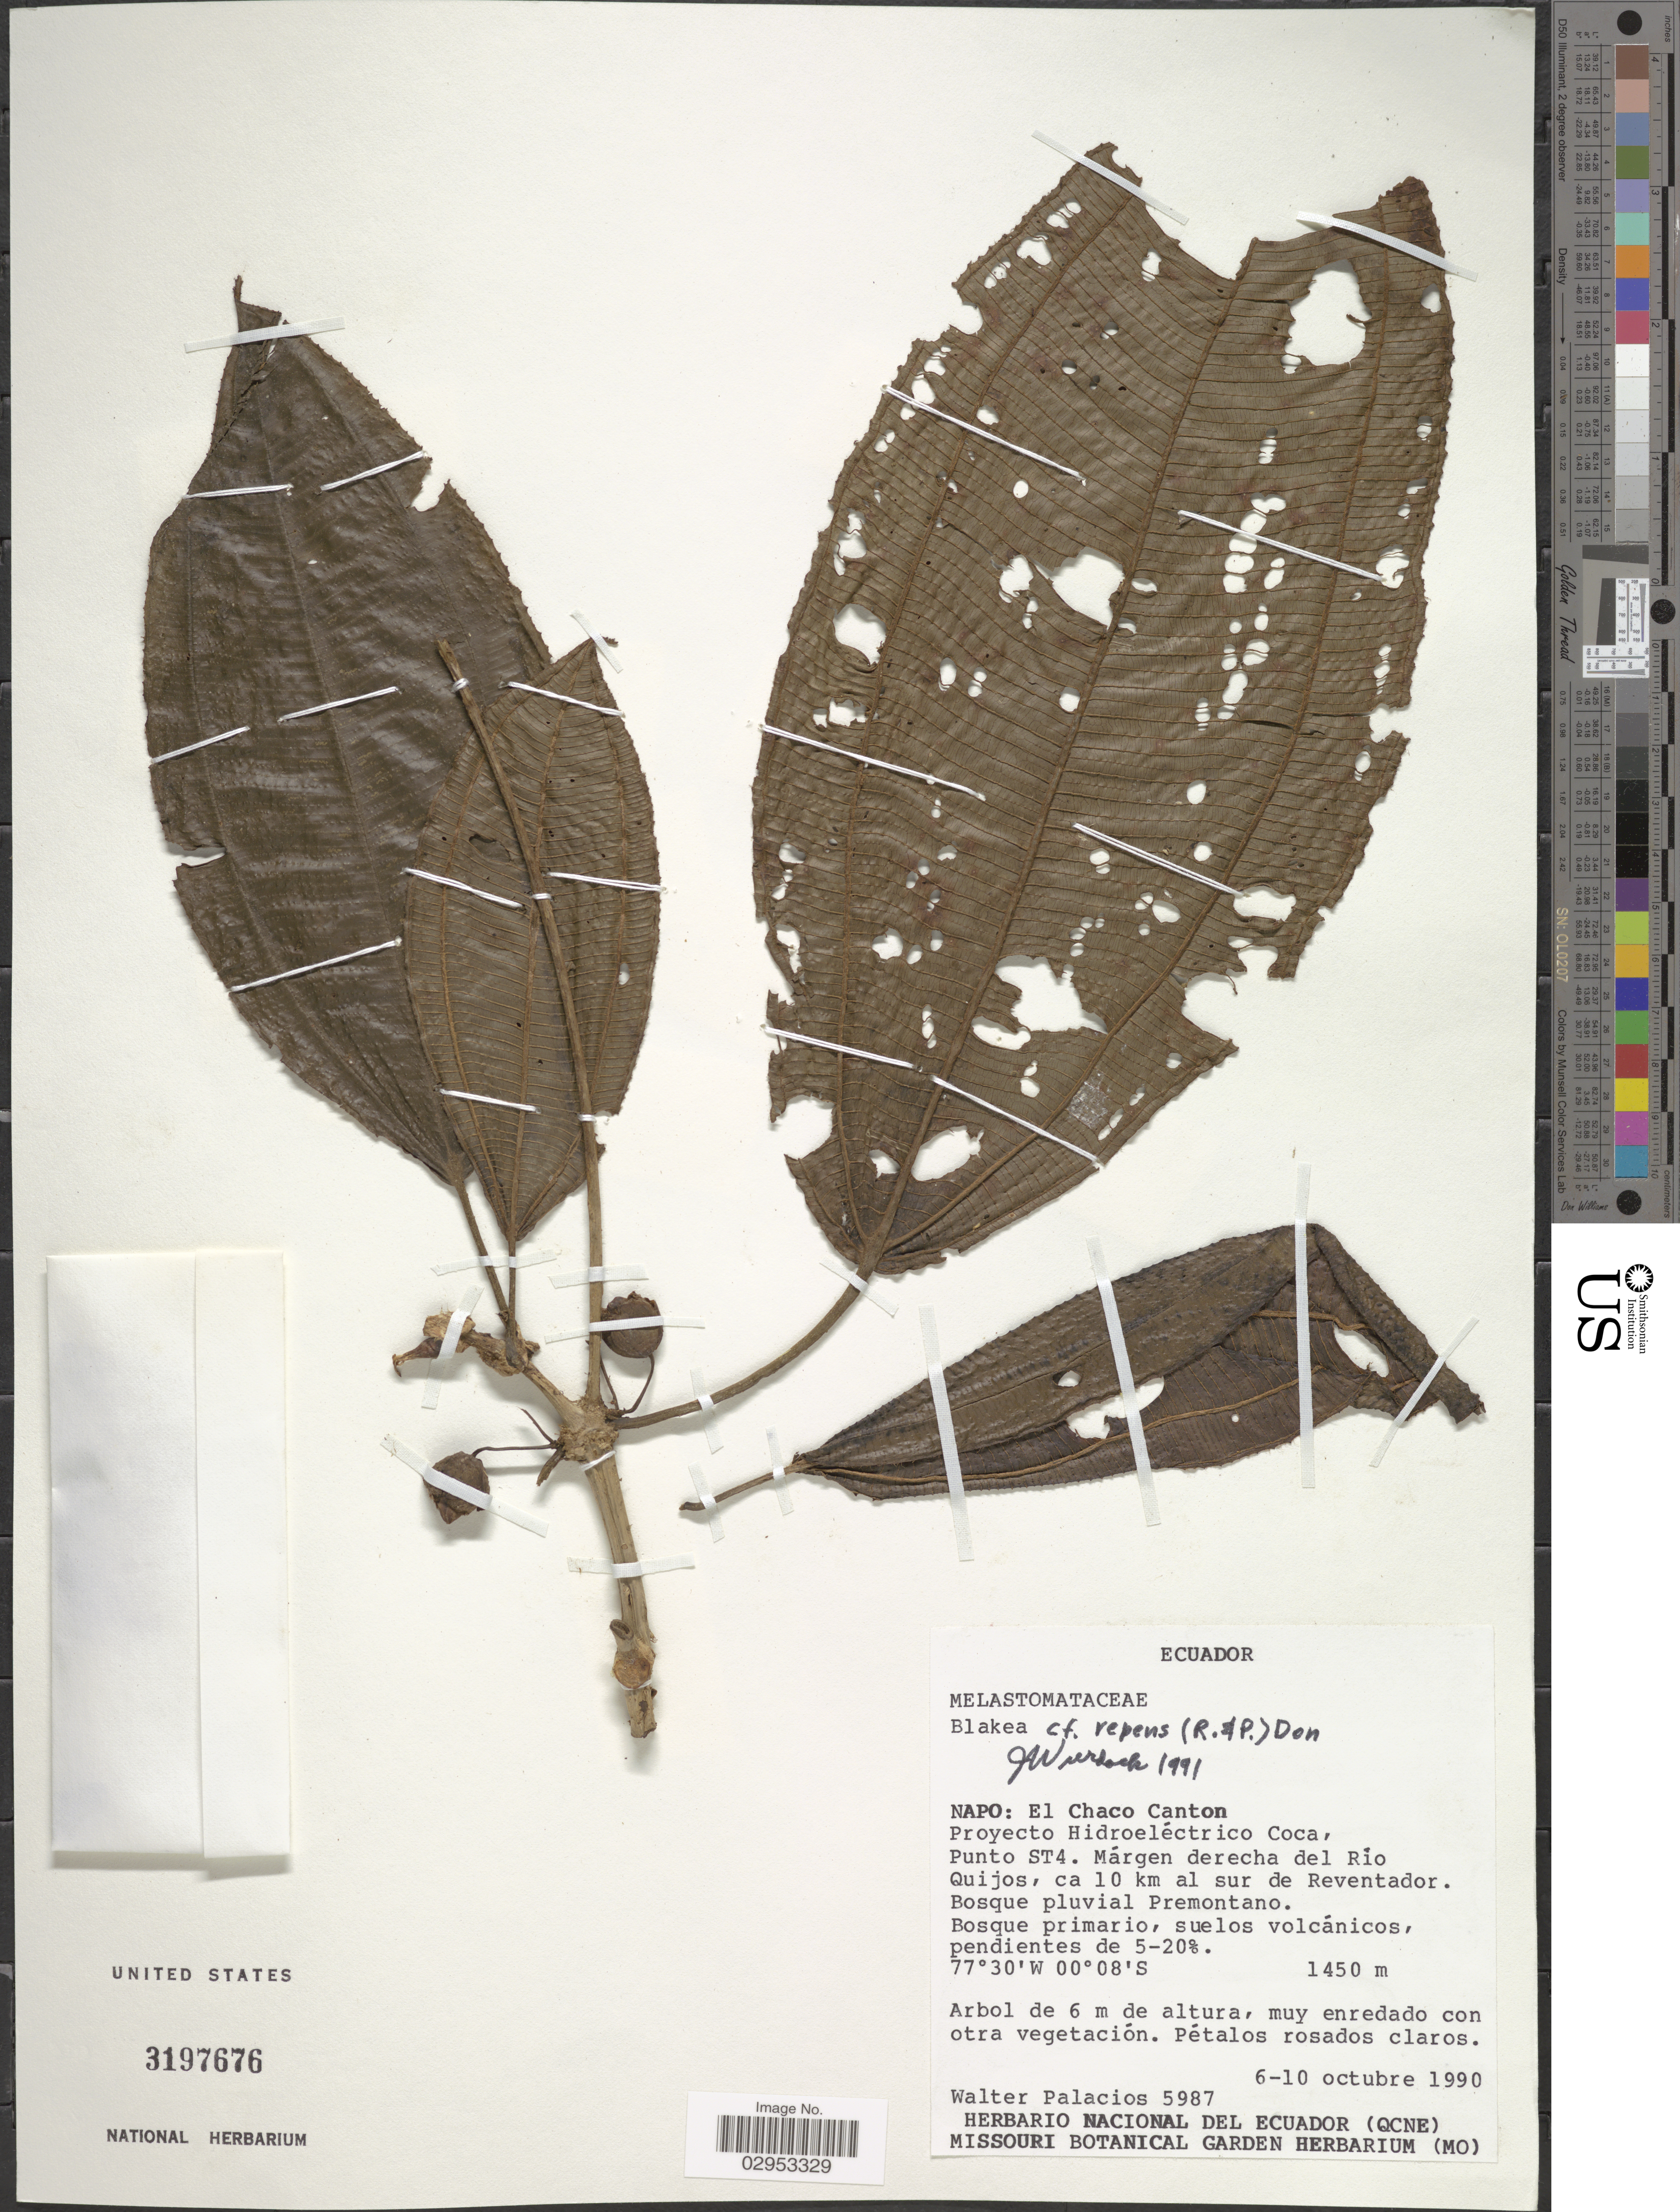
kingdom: Plantae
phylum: Tracheophyta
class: Magnoliopsida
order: Myrtales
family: Melastomataceae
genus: Blakea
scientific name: Blakea repens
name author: (Ruiz & Pav.) D. Don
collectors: W. Palacios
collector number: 5987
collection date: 1990-10-06/1990-10-10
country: Ecuador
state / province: Napo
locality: El Chaco Canton. Proyecto Hidroeléctrico Coca, Punto ST4. Márgen derecha del Río Quijos, ca 10 km al sur de Reventador.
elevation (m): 1450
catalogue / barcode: US 3197676